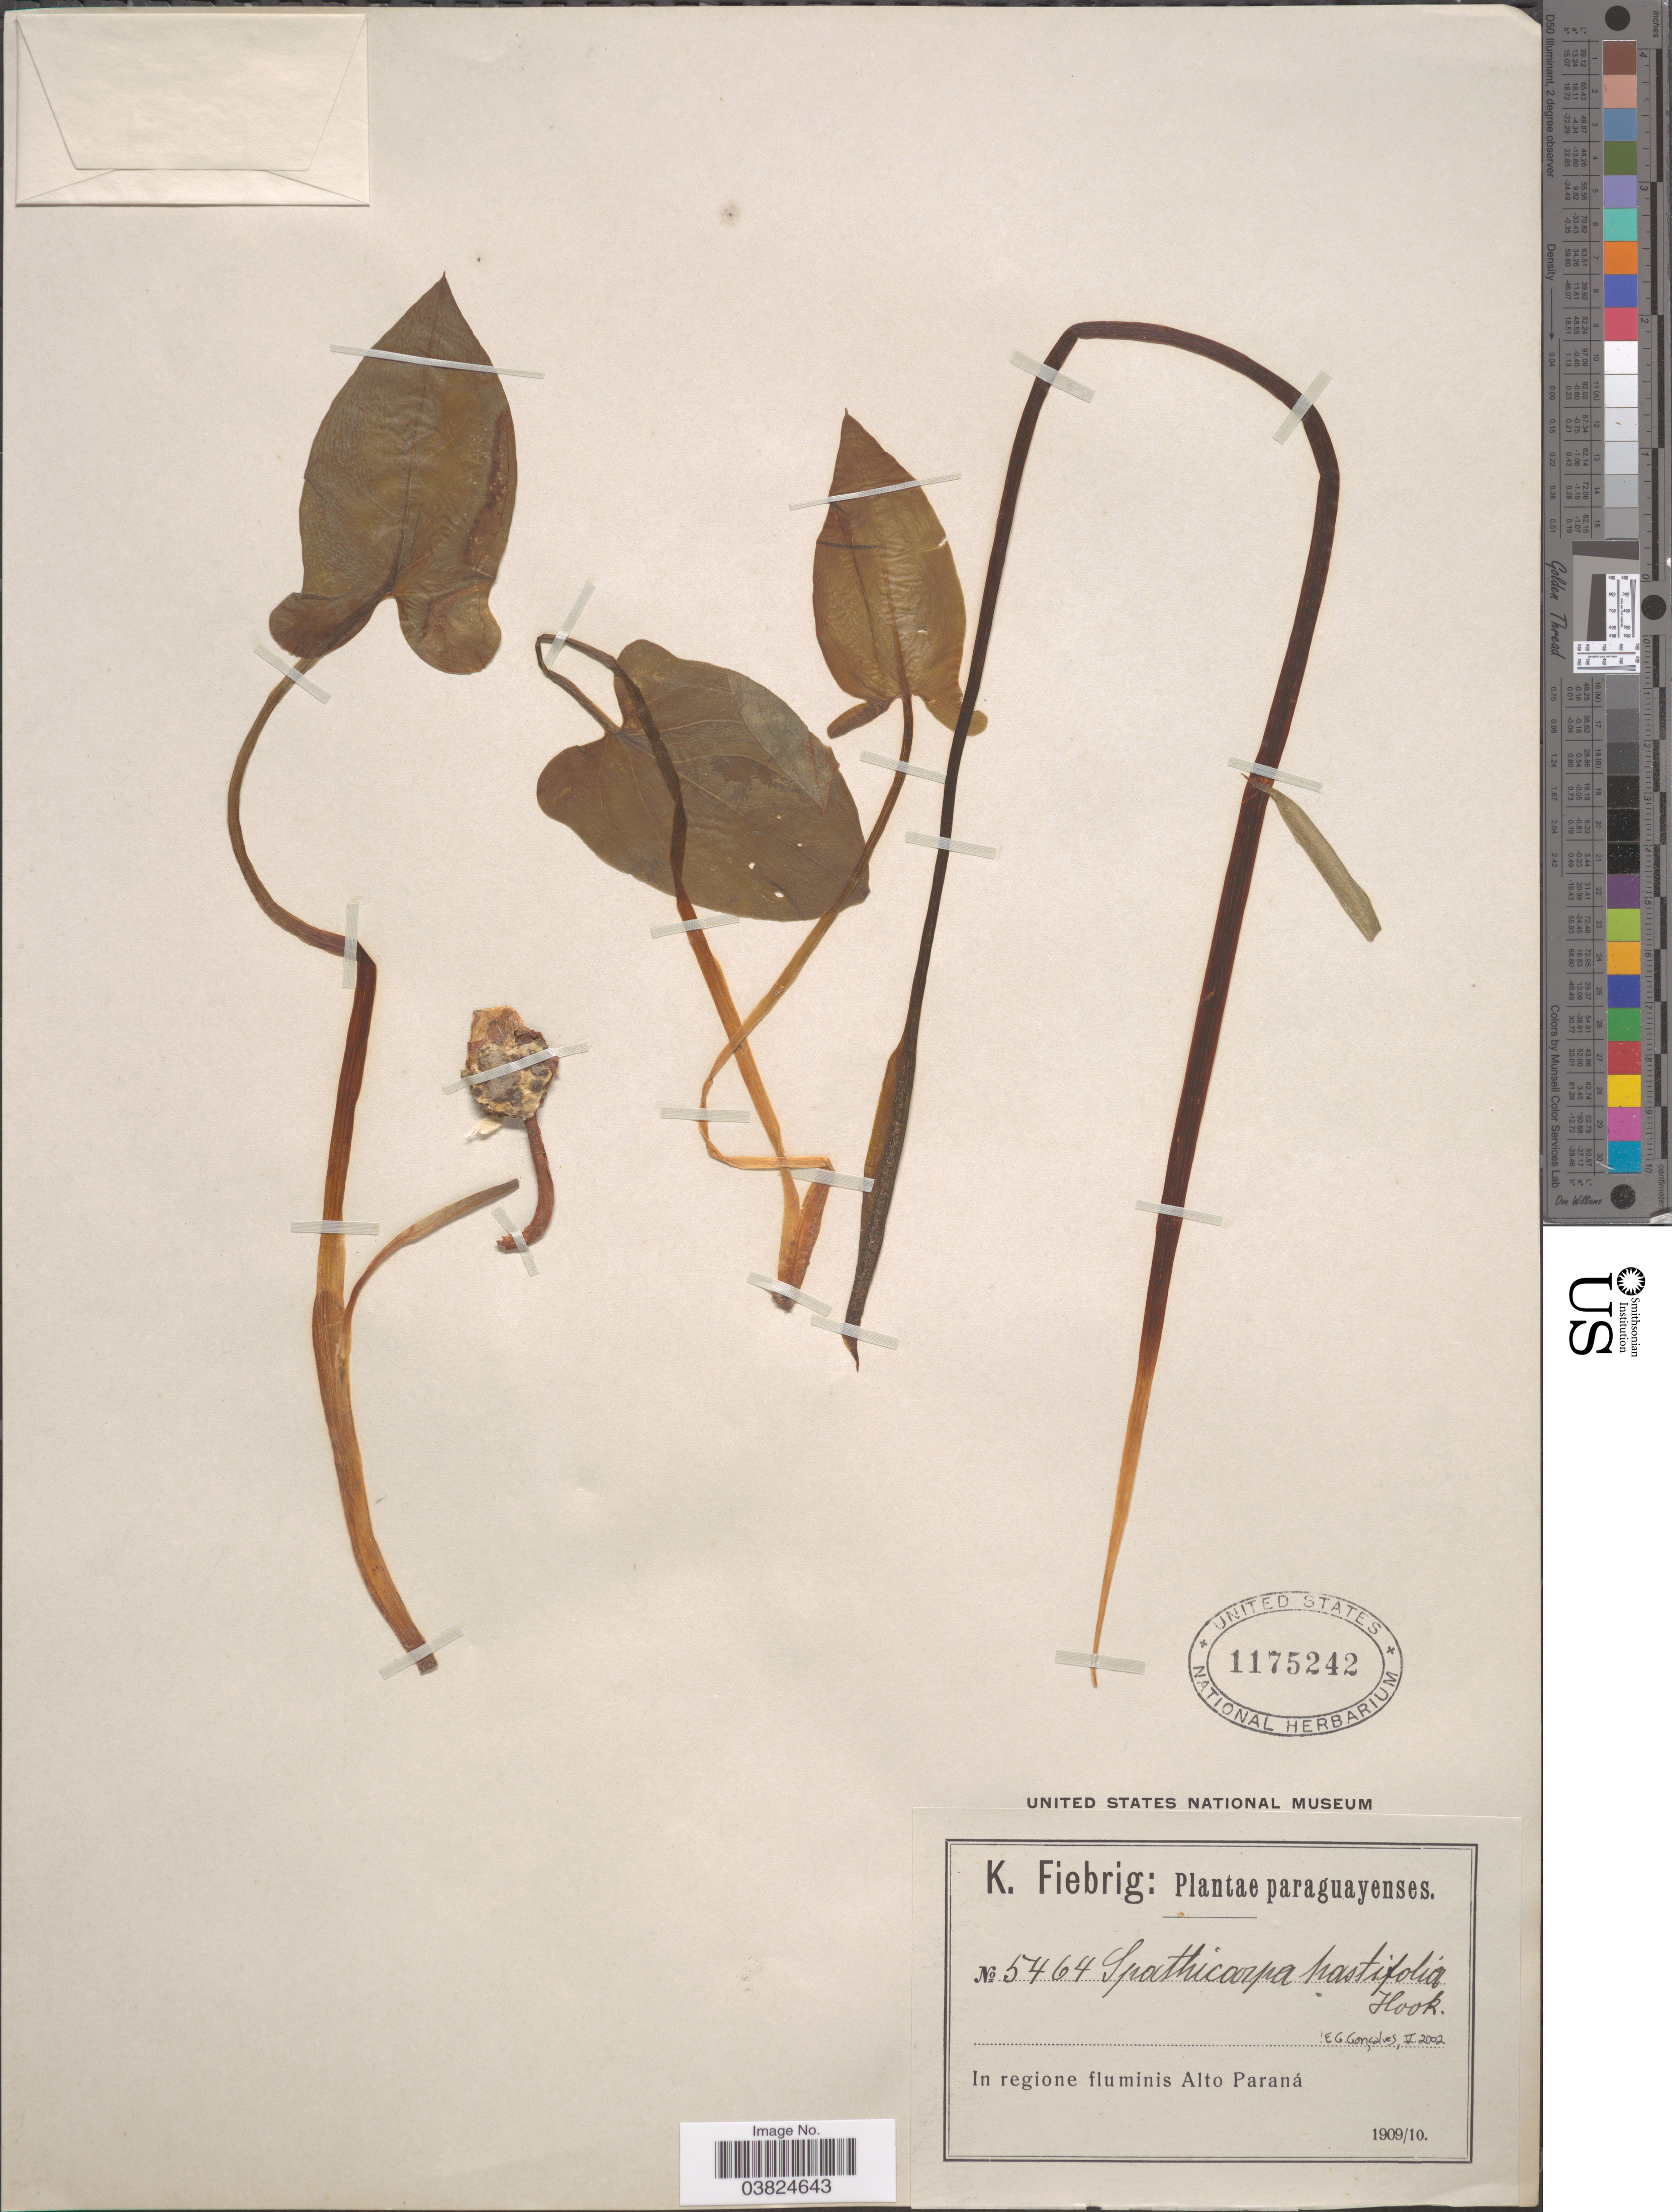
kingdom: Plantae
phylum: Tracheophyta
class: Liliopsida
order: Alismatales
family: Araceae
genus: Spathicarpa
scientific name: Spathicarpa hastifolia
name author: Hook.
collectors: K. Fiebrig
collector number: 5464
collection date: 1909/1910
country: Paraguay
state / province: Alto Parana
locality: In regione fluminis Alto Paraná.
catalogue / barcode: US 1175242